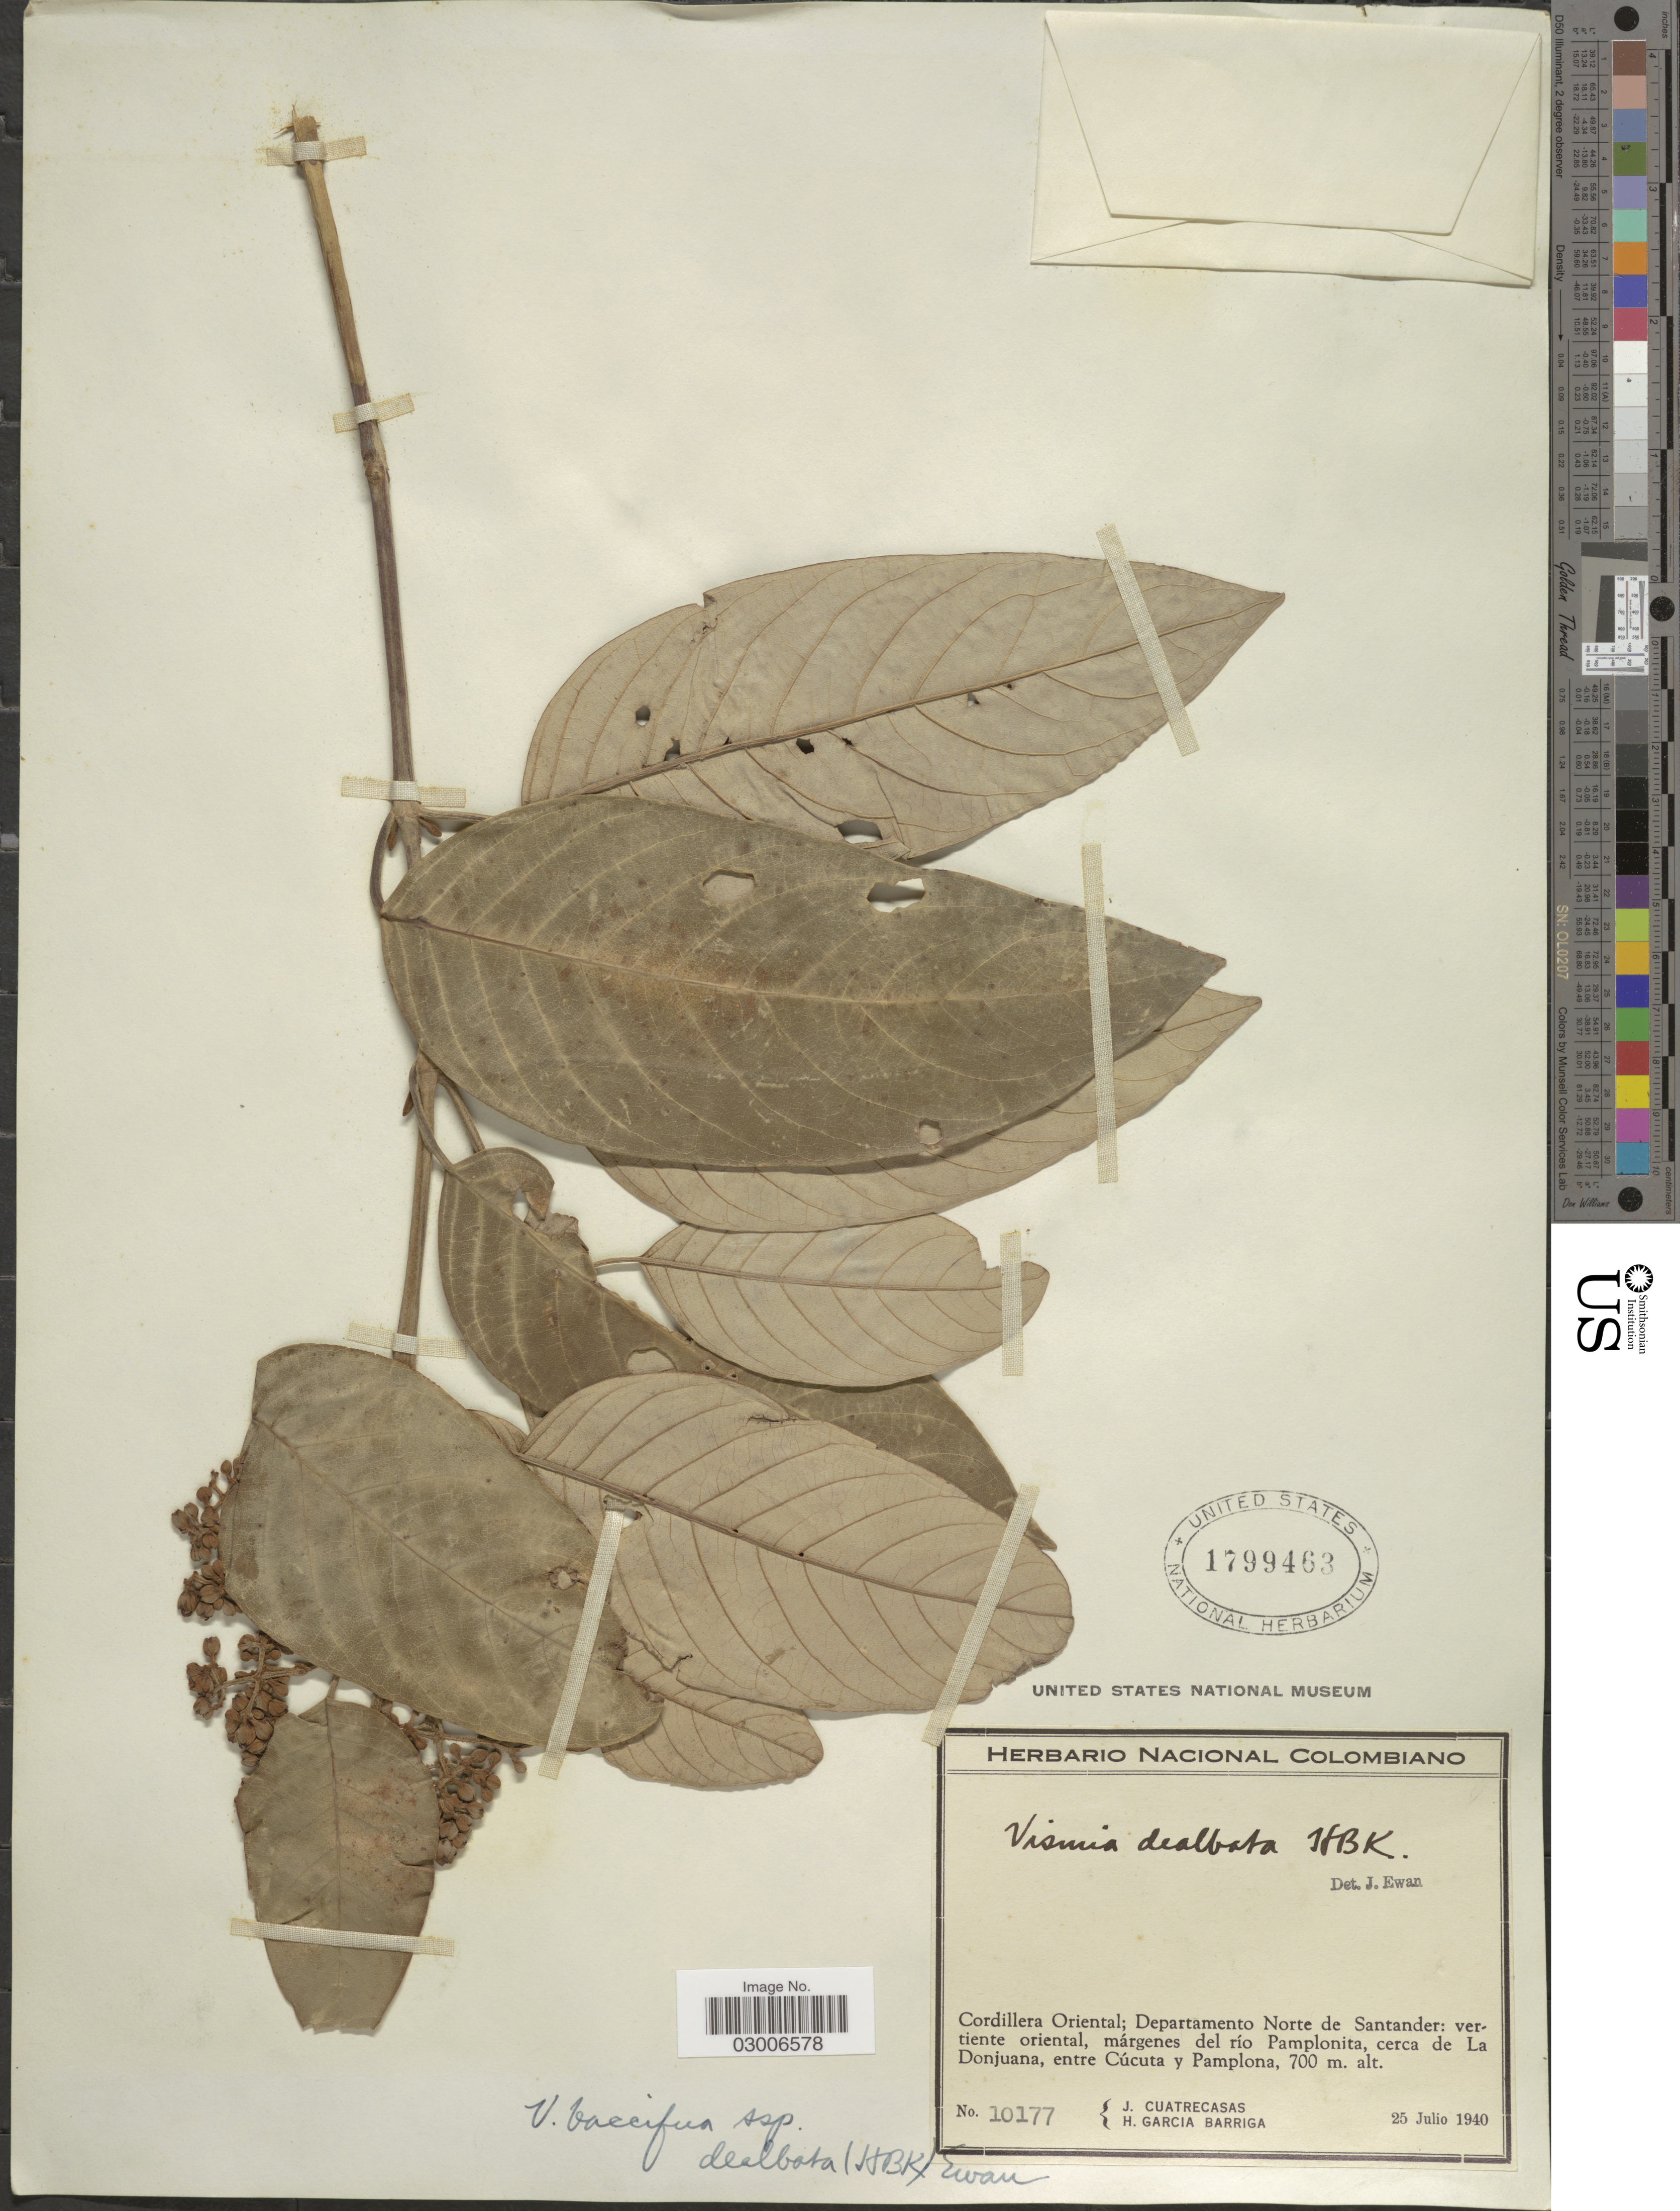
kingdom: Plantae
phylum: Tracheophyta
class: Magnoliopsida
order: Malpighiales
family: Hypericaceae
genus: Vismia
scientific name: Vismia baccifera subsp. dealbata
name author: (Kunth) Ewan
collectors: J. Cuatrecasas & H. García Barriga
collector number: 10177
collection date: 1940-07-25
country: Colombia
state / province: Norte de Santander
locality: Cordillera Oriental: Departamento Norte de Santander: vertiente oriental, márgenes del río Pamplonita, cerca de La Donjuana, entre Cúcuta y Pamplona.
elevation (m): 700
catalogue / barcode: US 1799463